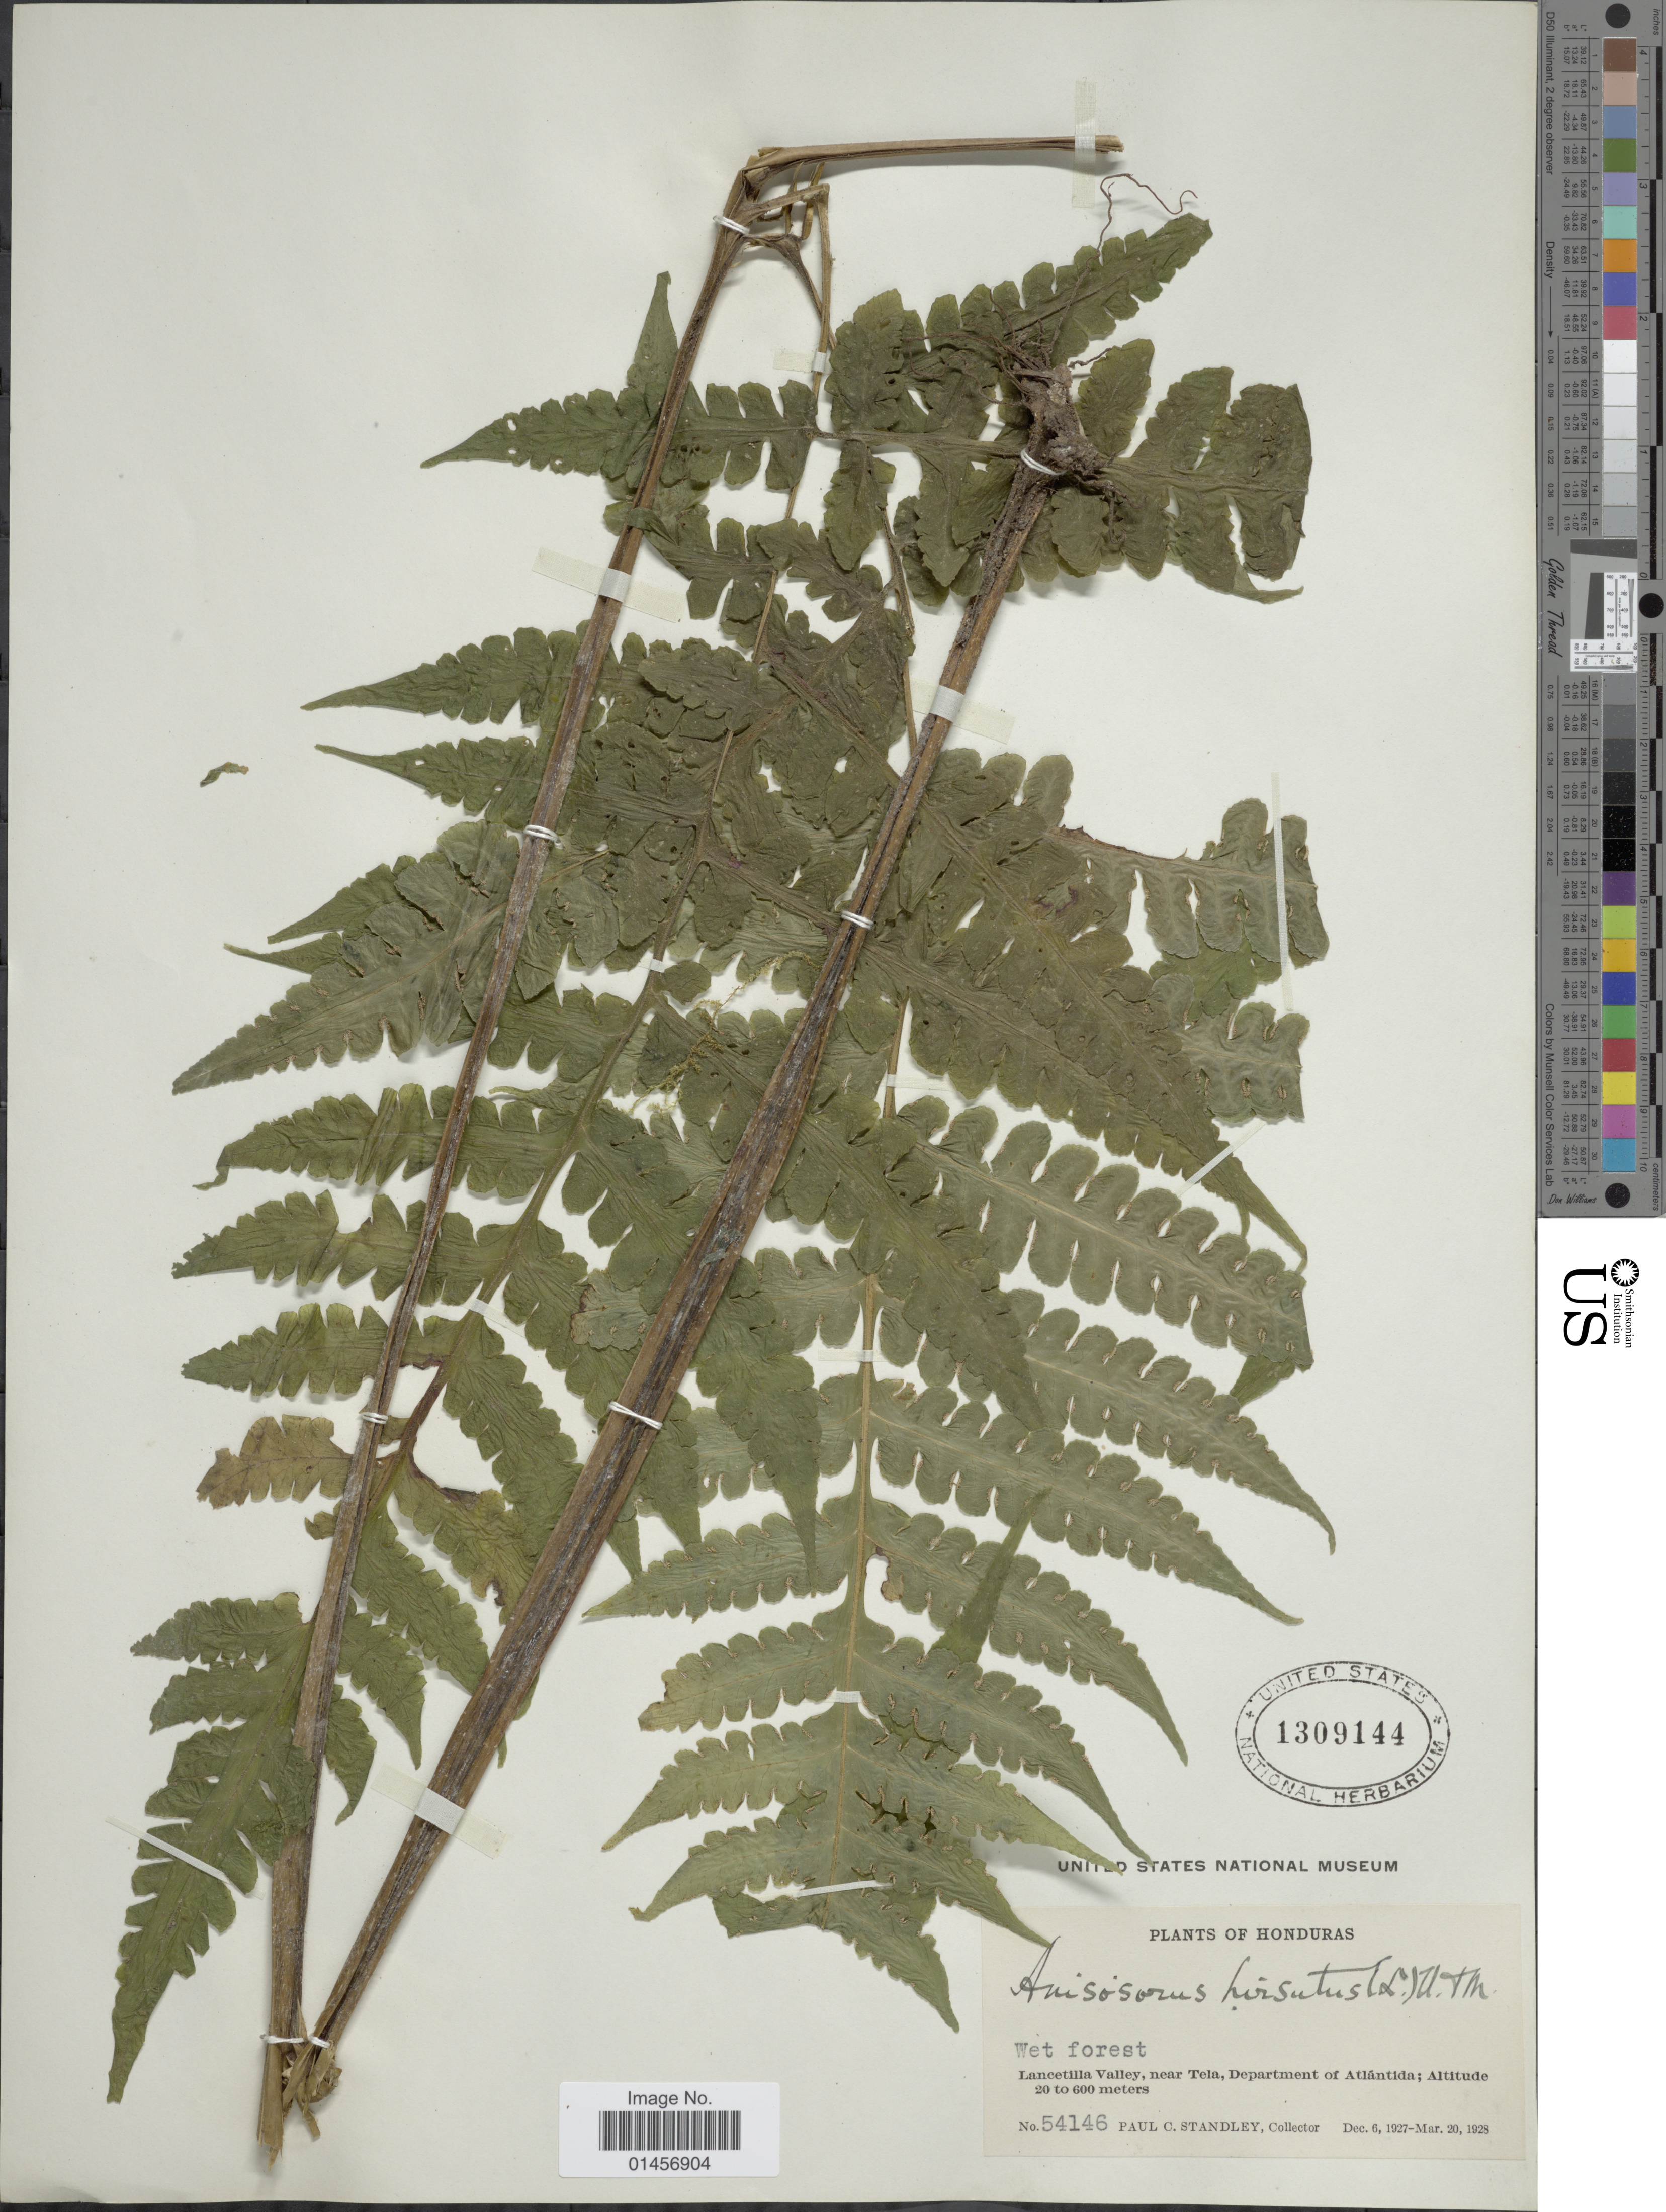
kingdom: Plantae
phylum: Tracheophyta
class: Polypodiopsida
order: Polypodiales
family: Lonchitidaceae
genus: Lonchitis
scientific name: Lonchitis hirsuta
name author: L.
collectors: P. C. Standley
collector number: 54146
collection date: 1927-12-06/1928-03-20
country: Honduras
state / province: Atlántida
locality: Honduras, Lancetilla Valley, near Tela, Department of Atlantida.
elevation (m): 20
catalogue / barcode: US 1309144